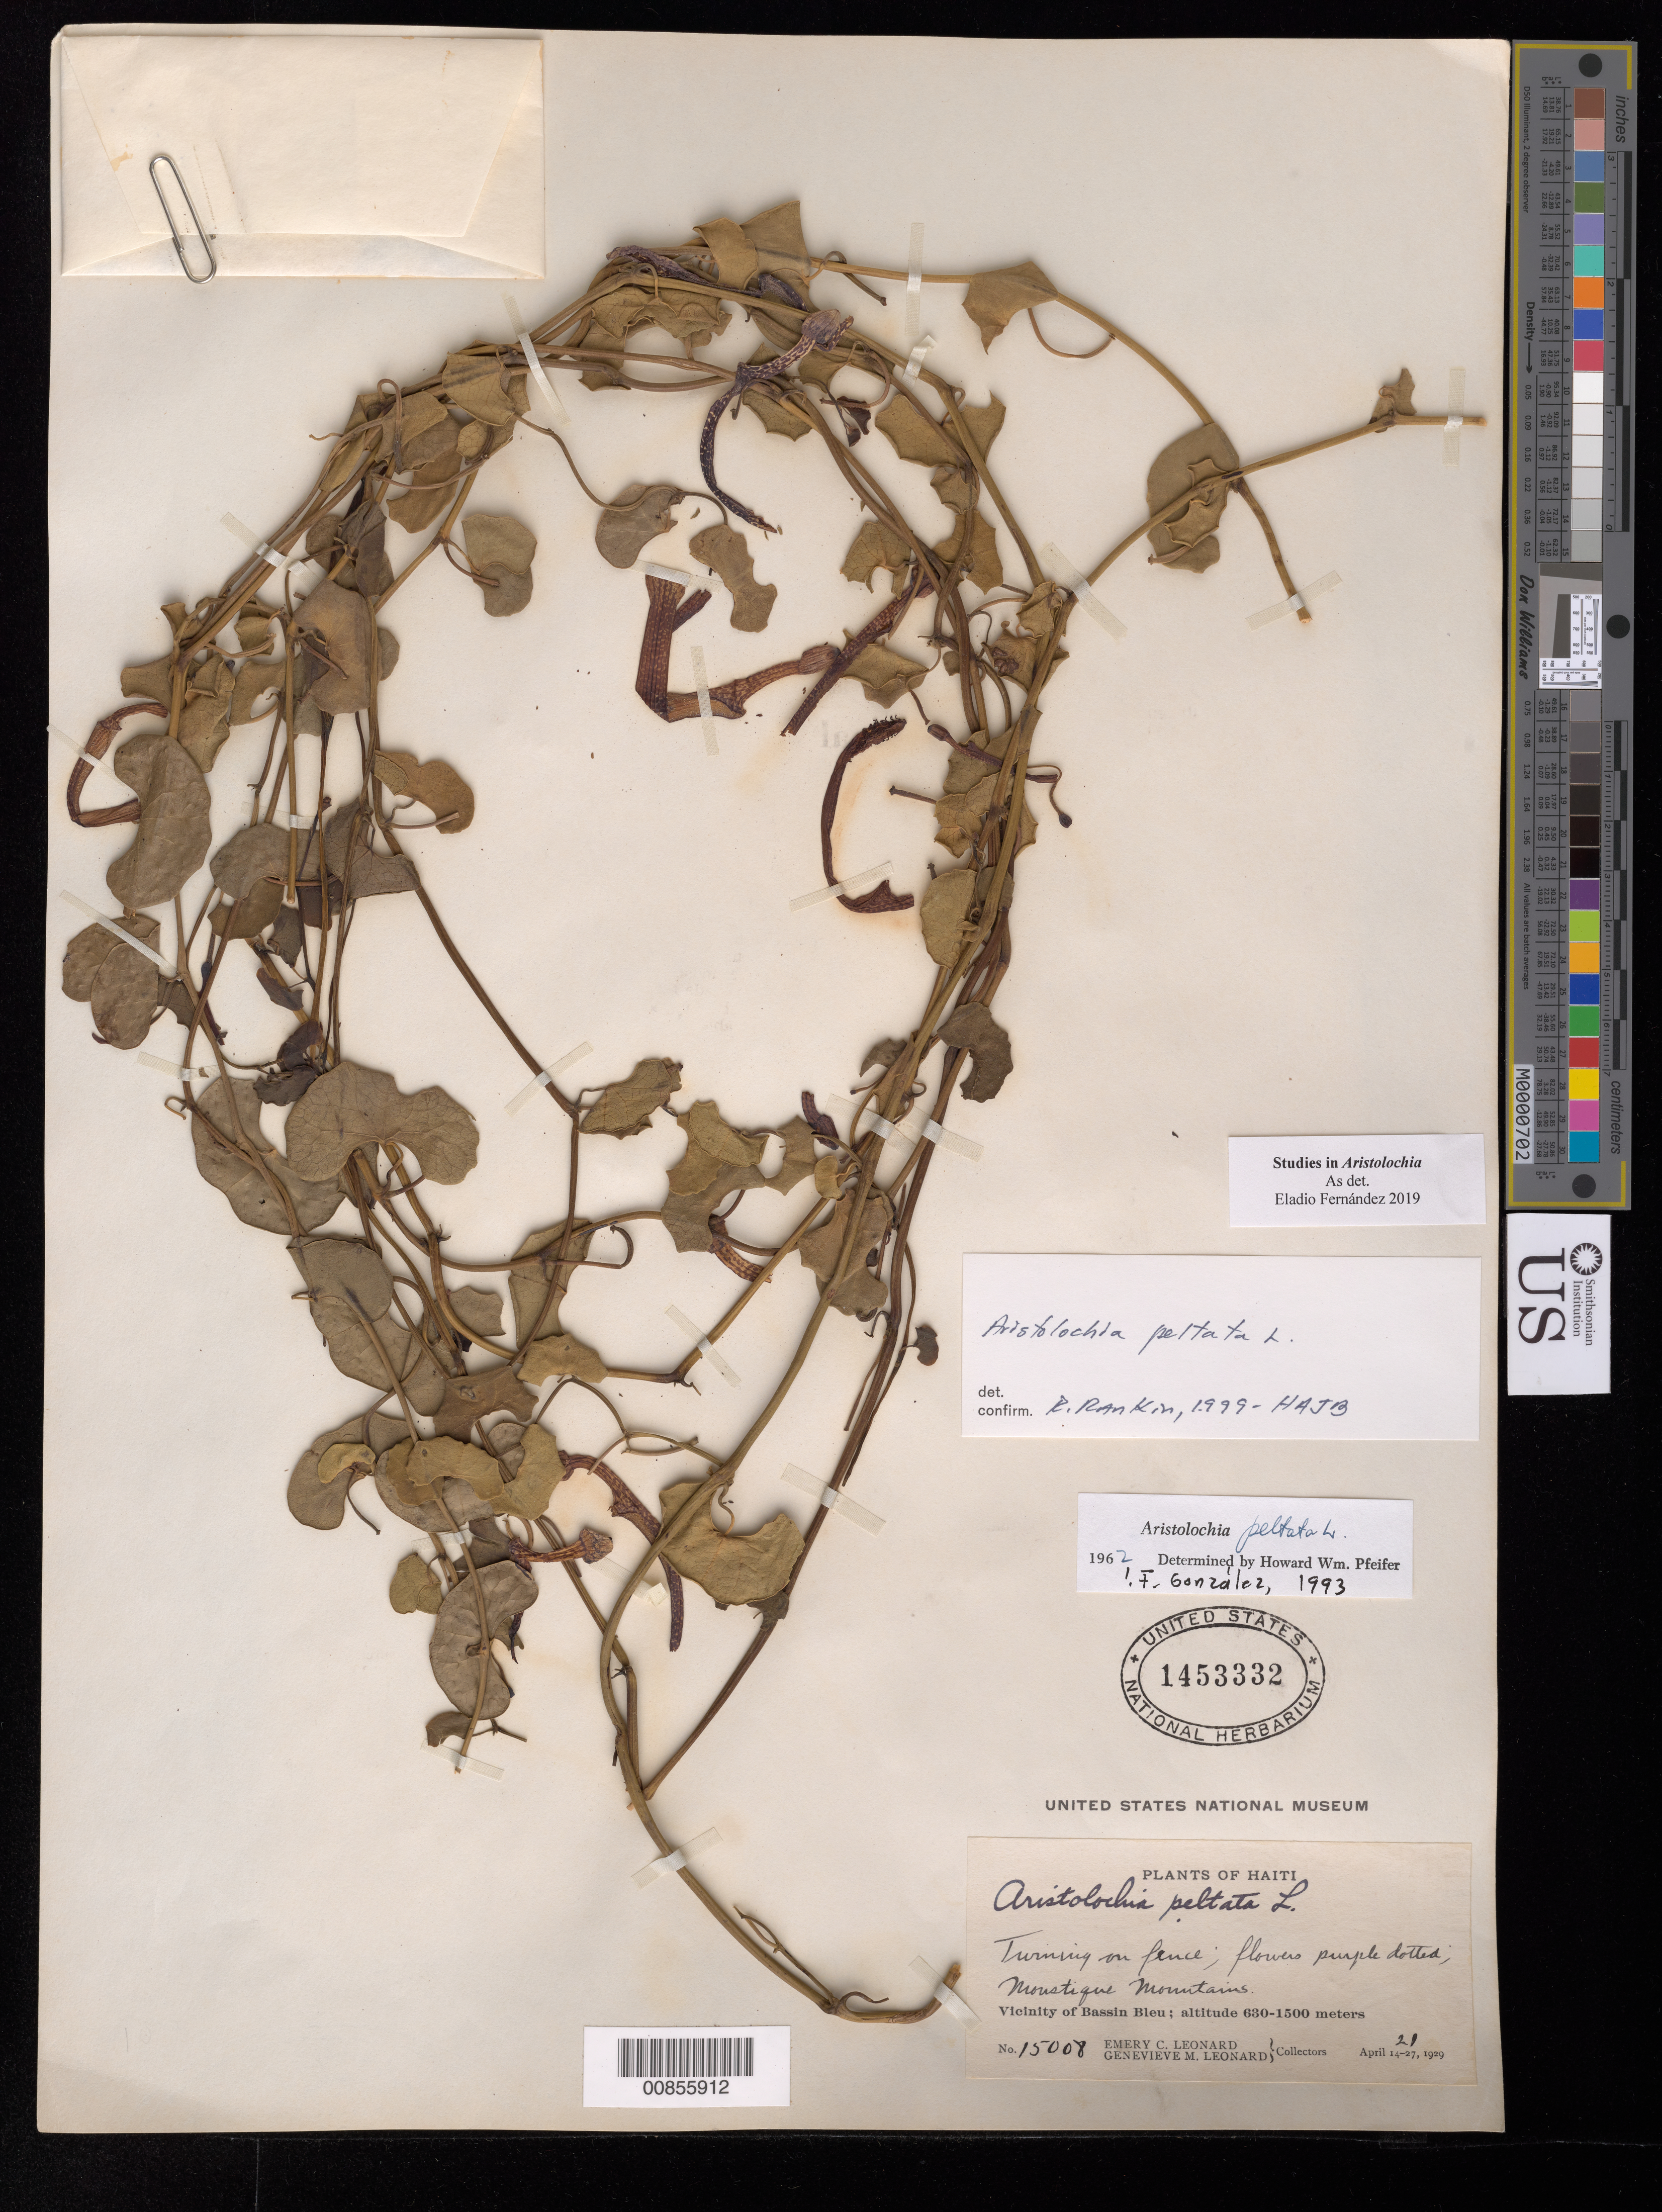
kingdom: Plantae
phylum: Tracheophyta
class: Magnoliopsida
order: Piperales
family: Aristolochiaceae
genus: Aristolochia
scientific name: Aristolochia peltata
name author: L.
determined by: Rankin Rodriguez, Rosa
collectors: E. C. Leonard & G. M. Leonard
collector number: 15008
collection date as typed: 21 Apr 1929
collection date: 1929-04-21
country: Haiti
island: Hispaniola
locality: Vicinity of Bassin Bleu. Moustique Mountains.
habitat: Twining on fence.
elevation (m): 630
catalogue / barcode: US 1453332